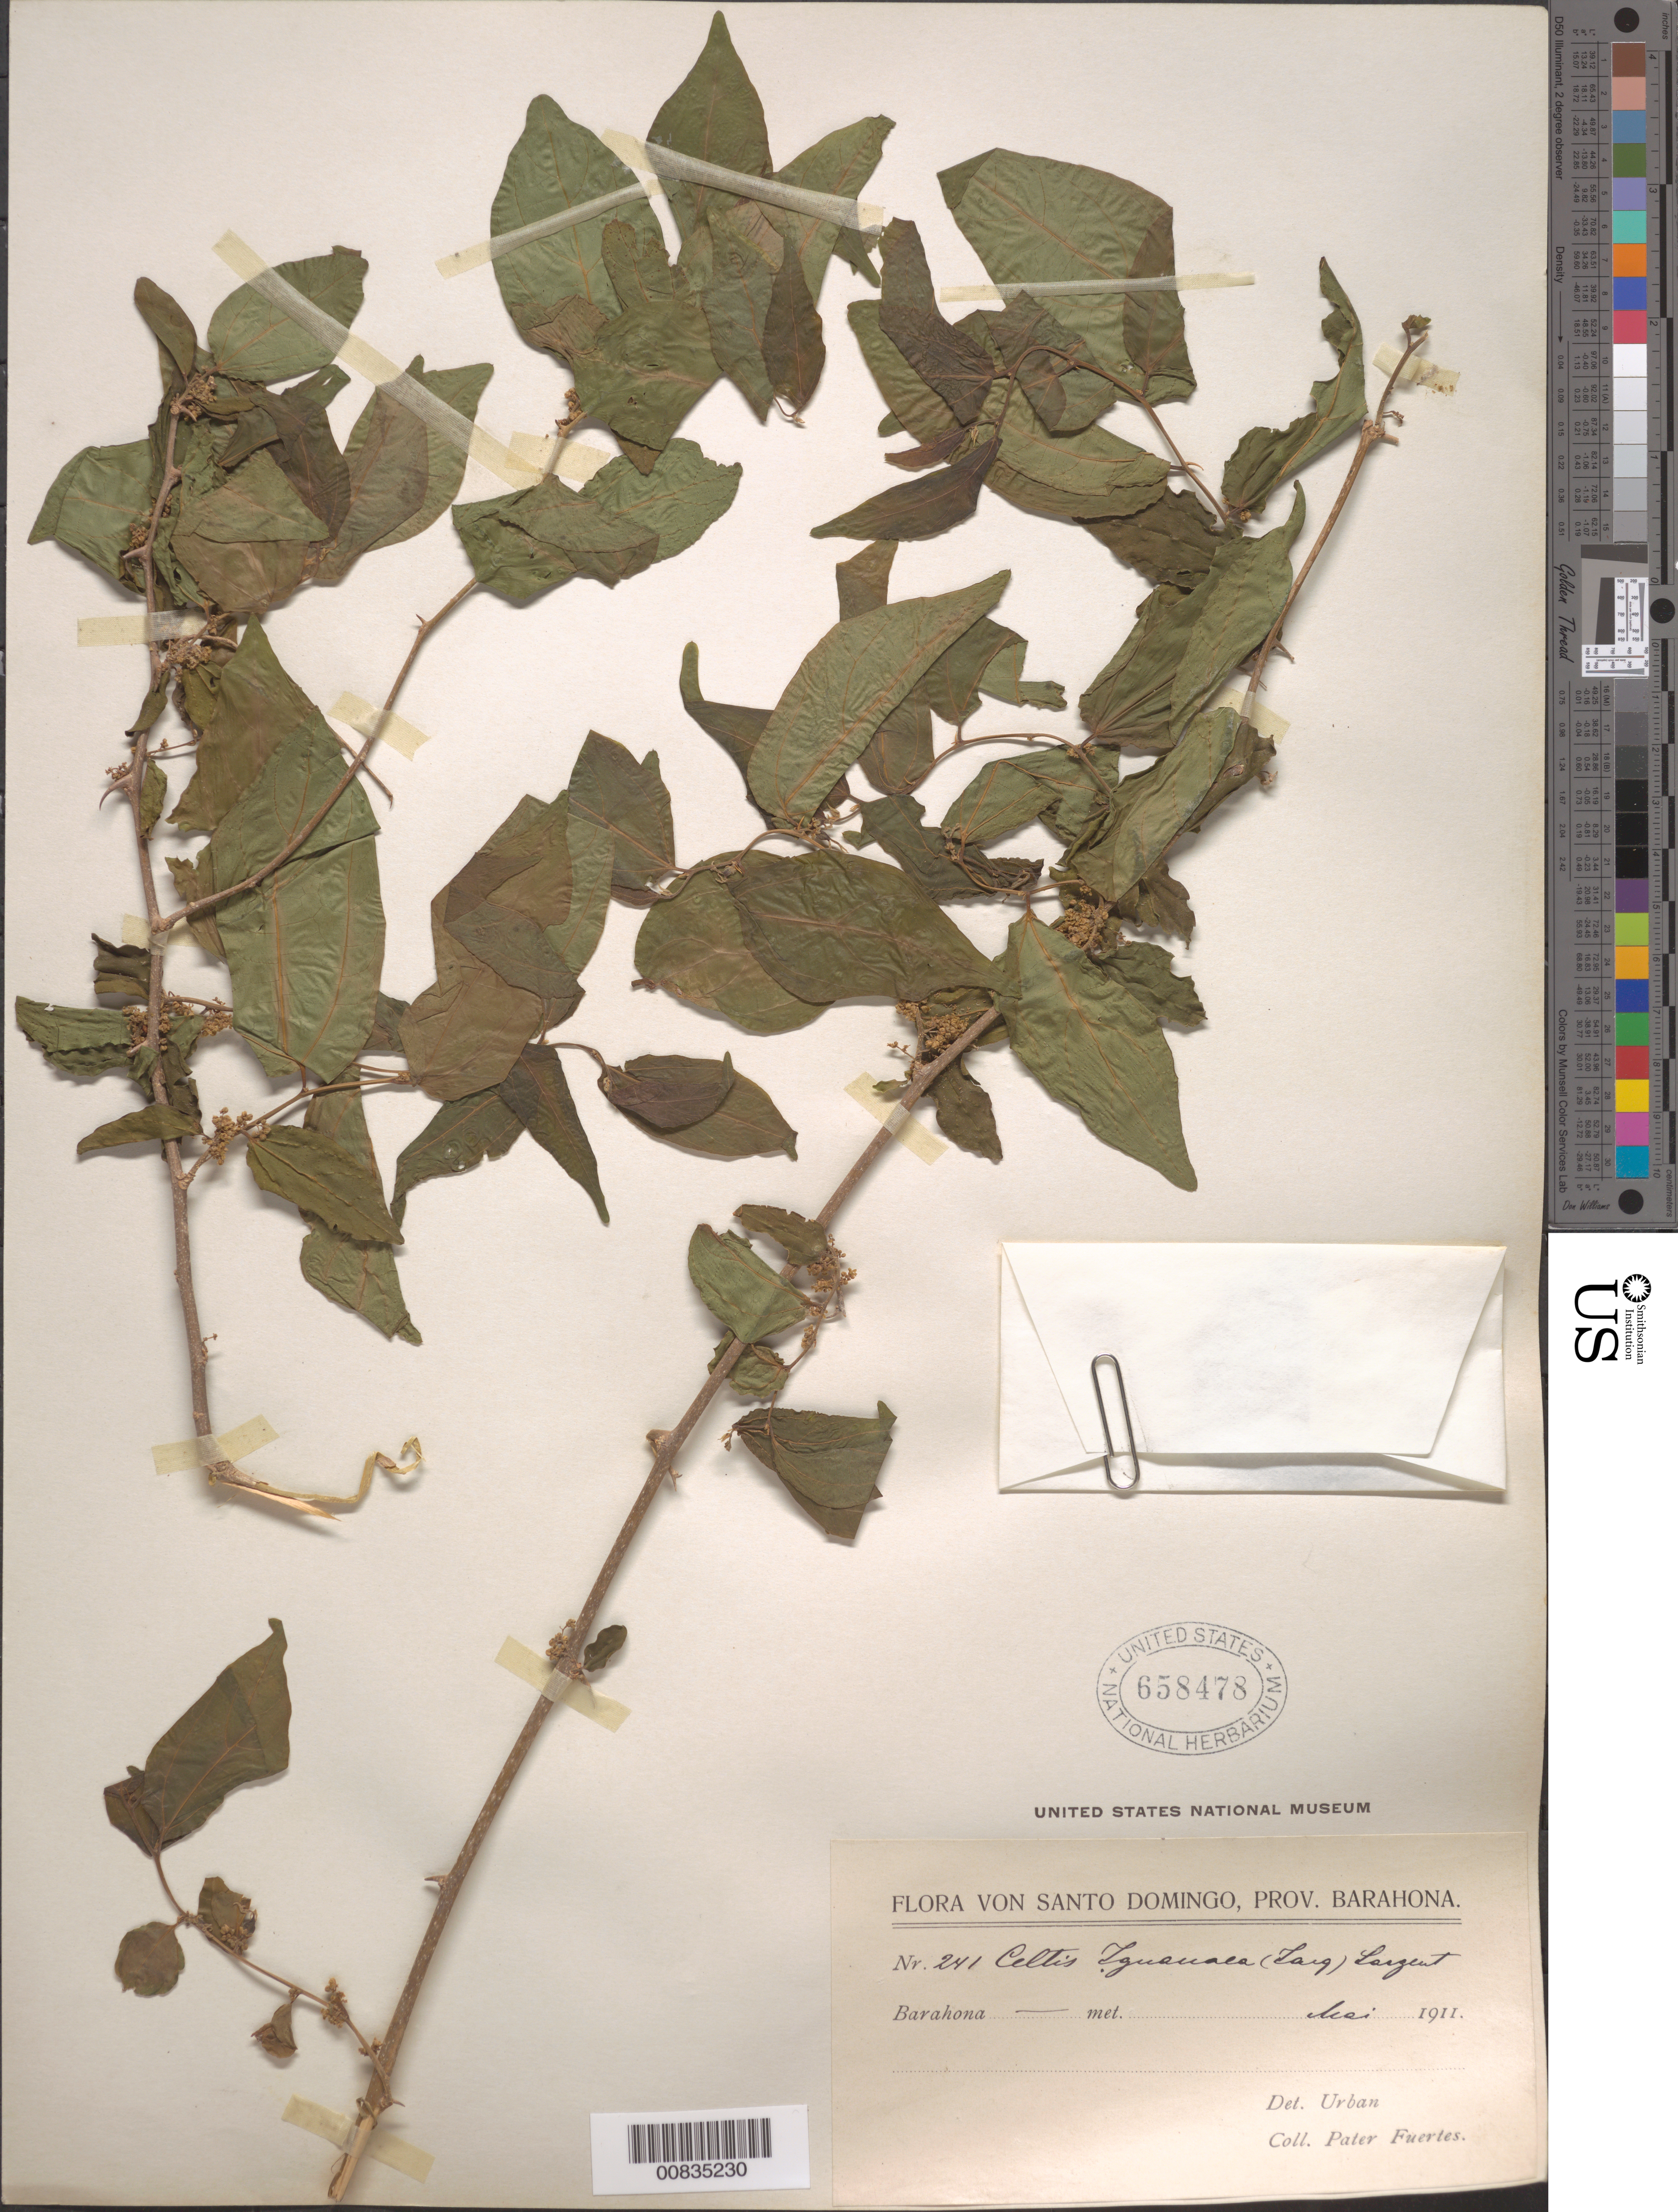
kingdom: Plantae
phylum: Tracheophyta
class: Magnoliopsida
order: Rosales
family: Cannabaceae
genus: Celtis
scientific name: Celtis iguanaea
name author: (Jacq.) Sarg.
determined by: Urban, Ignatz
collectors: M. D. Fuertes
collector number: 241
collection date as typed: May 1911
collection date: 1911-05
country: Dominican Republic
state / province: Barahona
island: Hispaniola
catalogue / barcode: US 658478